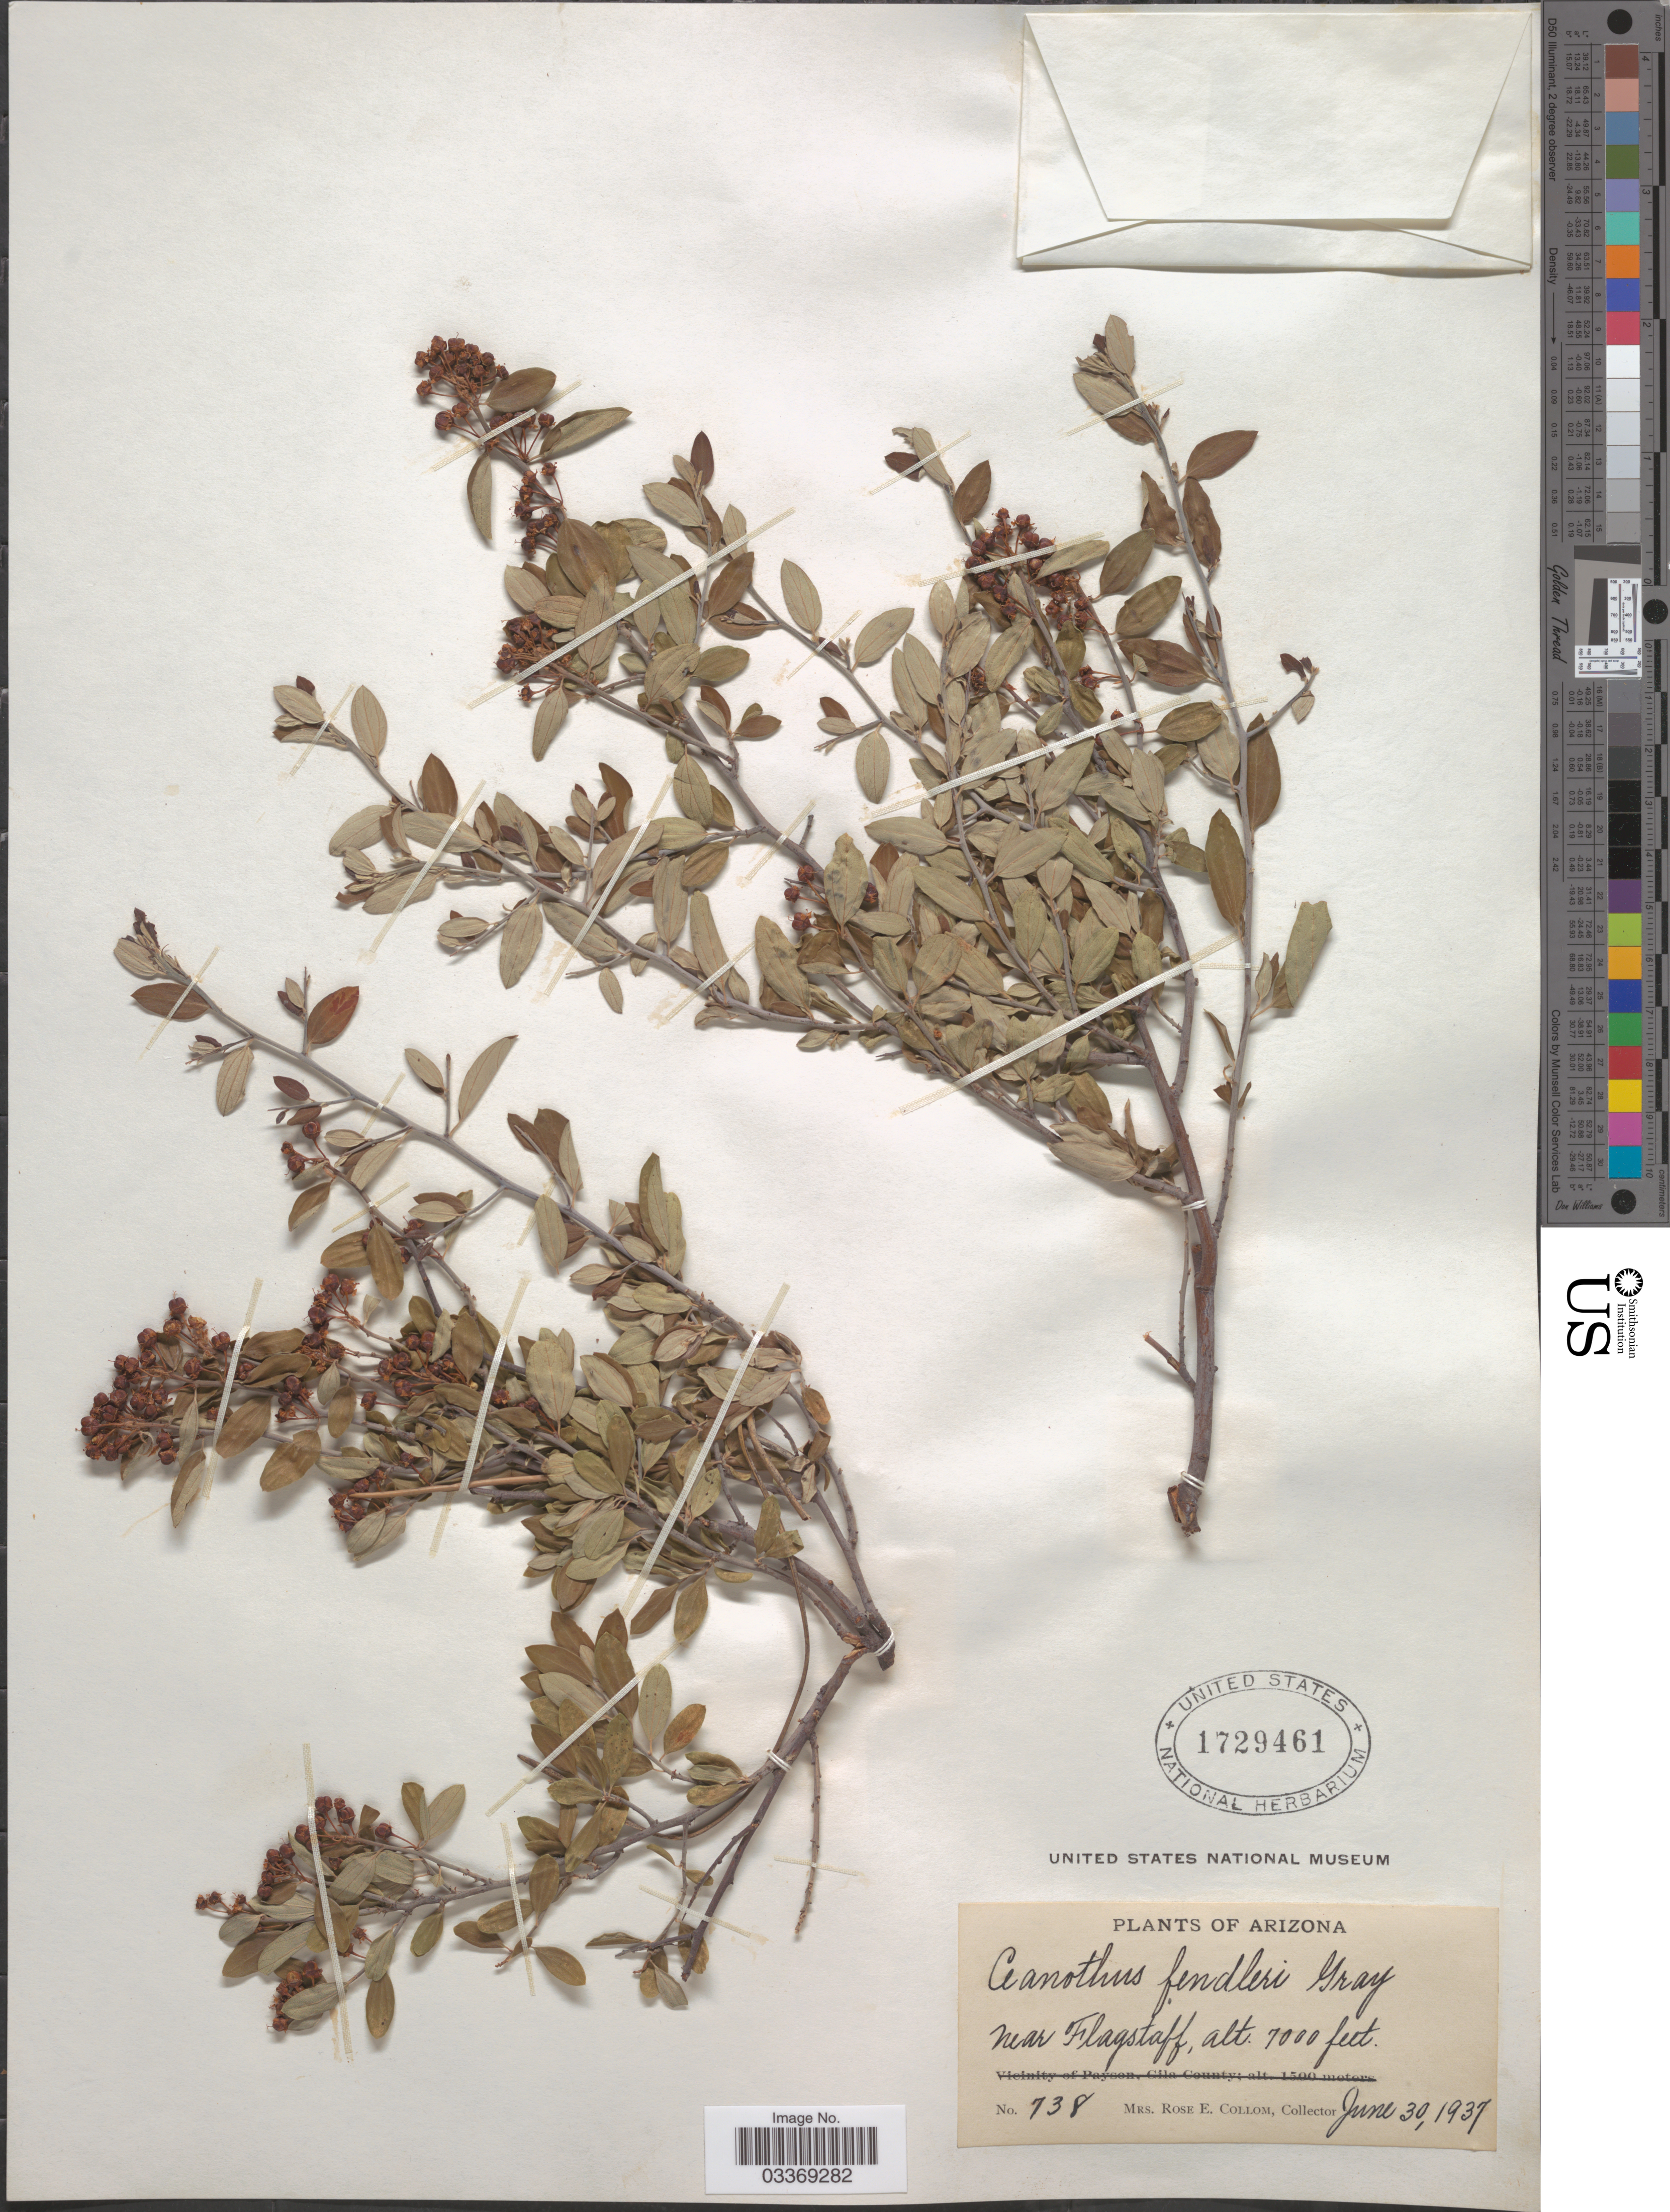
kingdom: Plantae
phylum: Tracheophyta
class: Magnoliopsida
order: Rosales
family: Rhamnaceae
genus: Ceanothus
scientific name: Ceanothus fendleri var. viridis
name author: A. Gray ex Trel.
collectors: R. E. Collom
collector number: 738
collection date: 1937-06-30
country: United States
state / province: Arizona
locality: Near Flagstaff.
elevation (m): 2134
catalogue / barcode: US 1729461